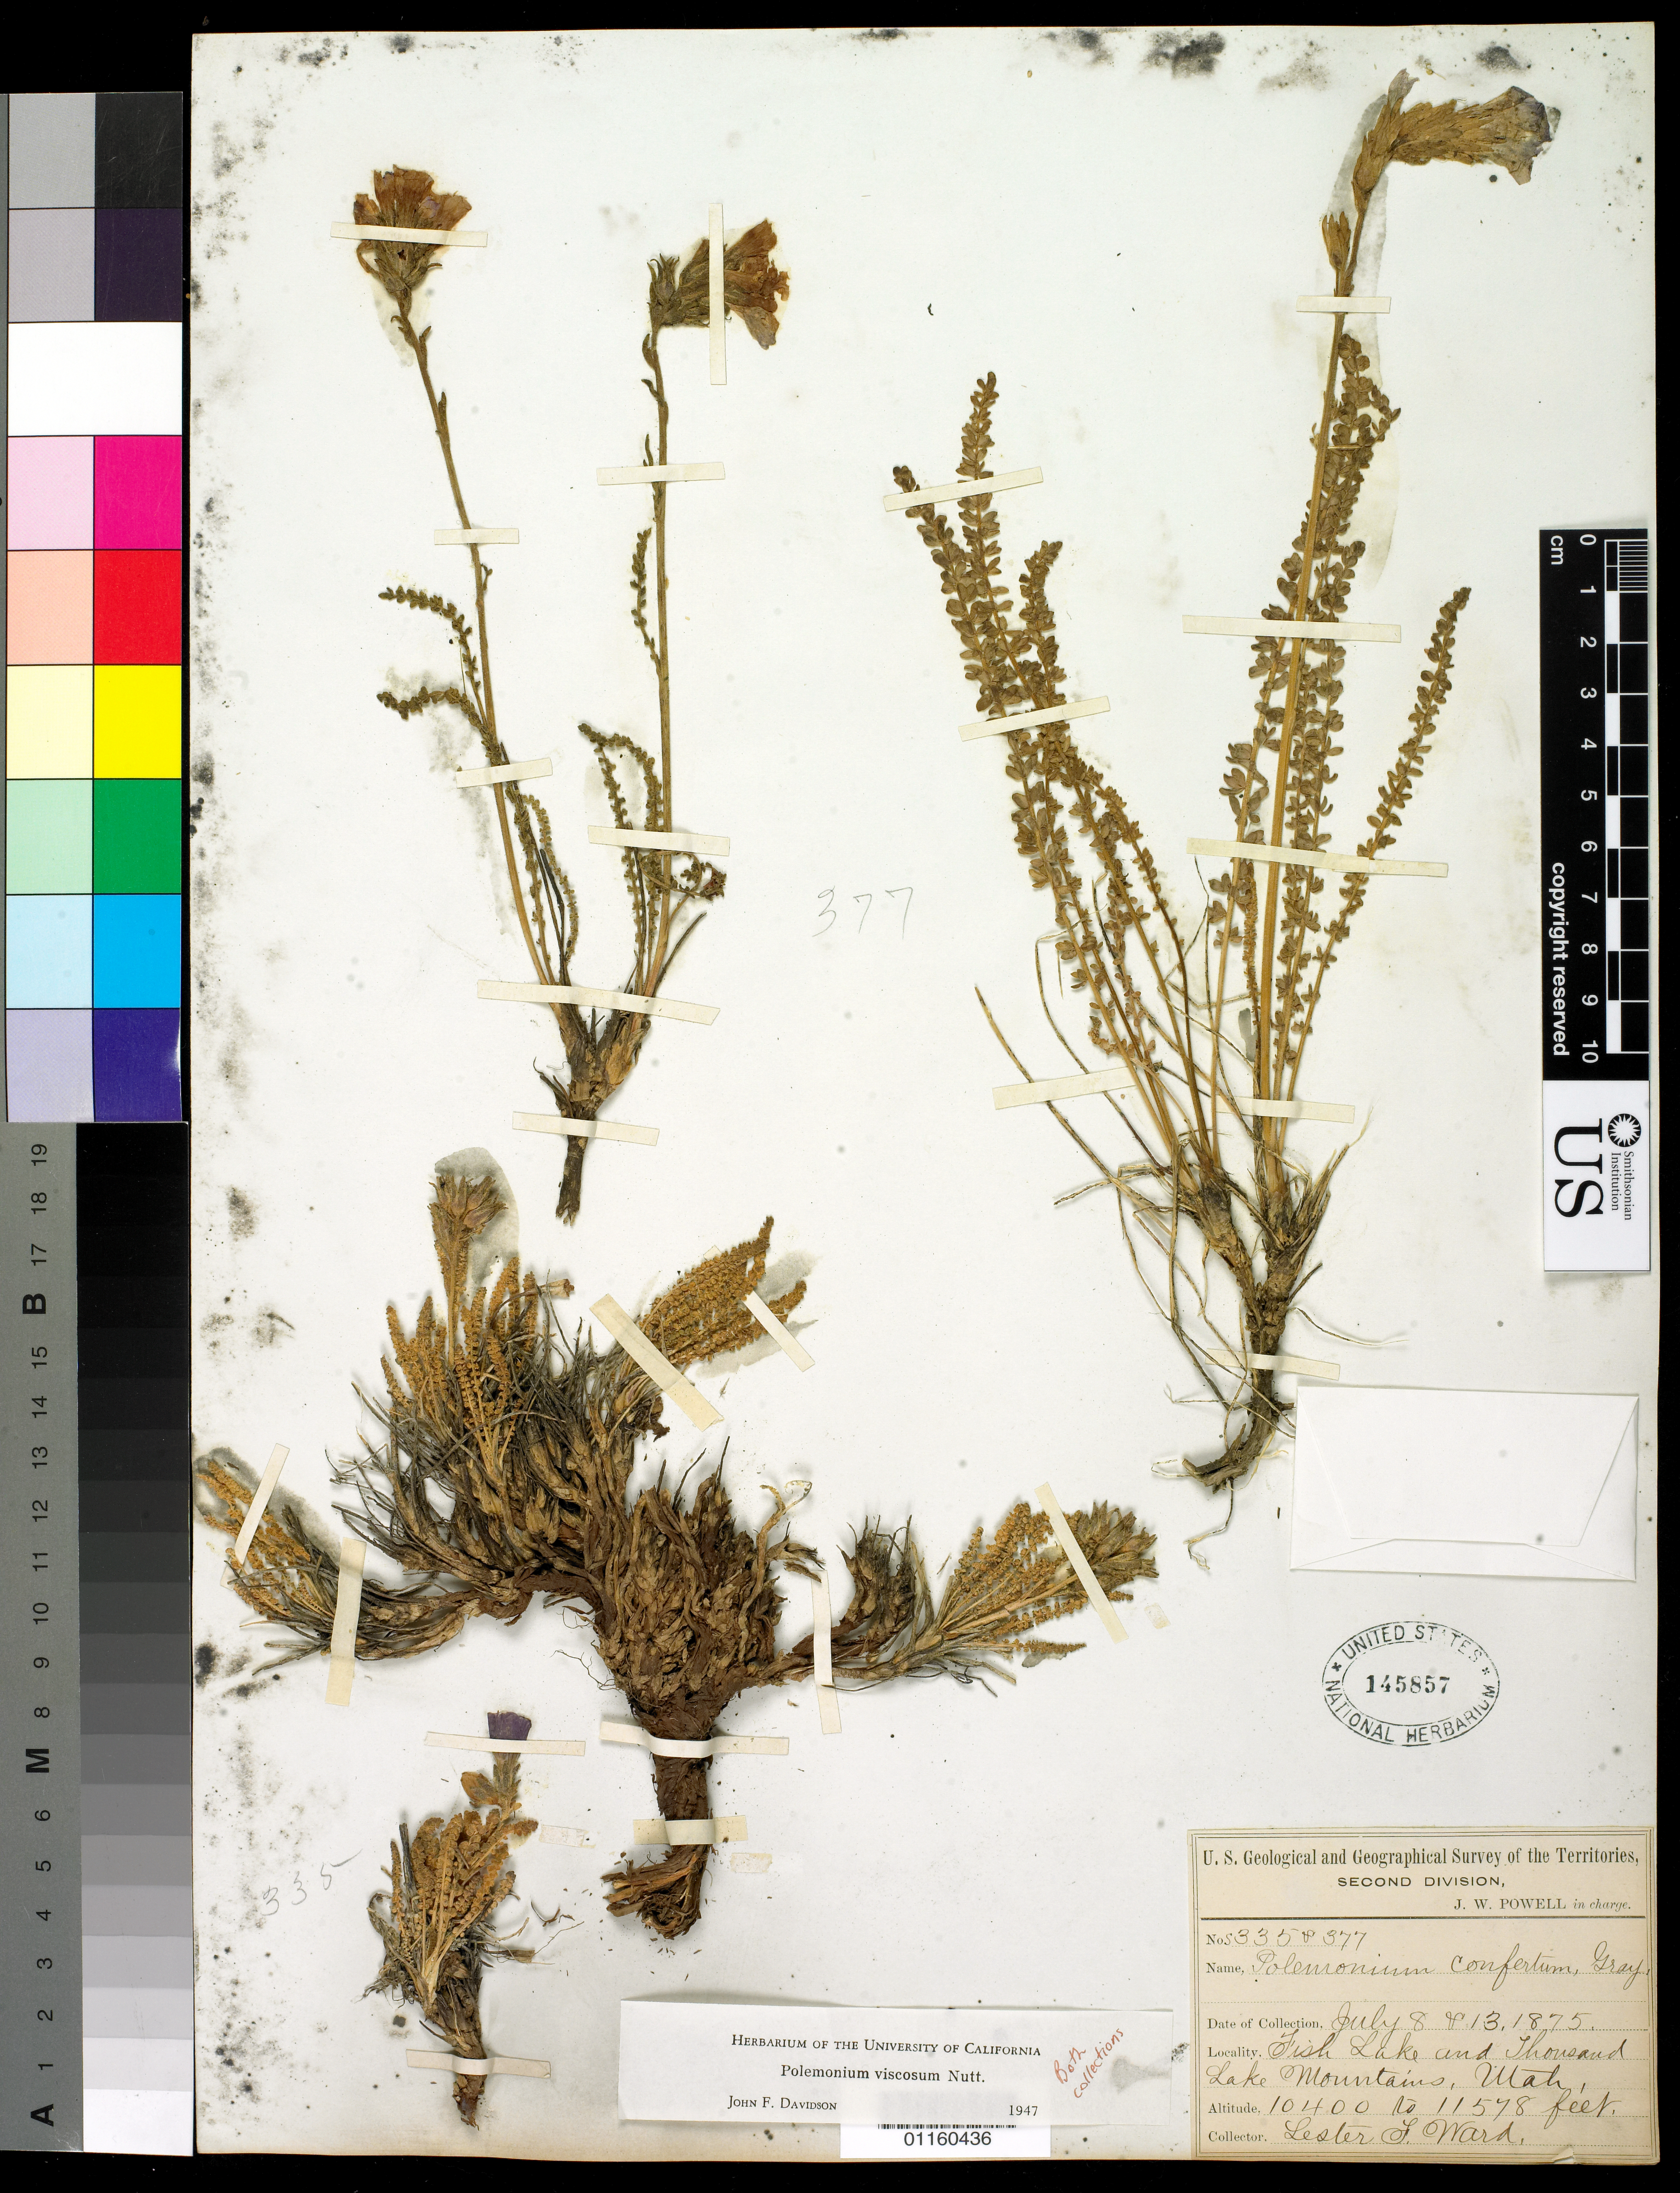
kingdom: Plantae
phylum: Tracheophyta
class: Magnoliopsida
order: Ericales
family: Polemoniaceae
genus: Polemonium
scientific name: Polemonium viscosum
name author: Nutt.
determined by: Davidson, J. F.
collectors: L. F. Ward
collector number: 335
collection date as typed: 8 Jul 1875 to 13 Jul 1875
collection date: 1875-07-08/1875-07-13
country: United States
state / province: Utah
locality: Fish Lake and Thousand Lake Mountains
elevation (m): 3170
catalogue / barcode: US 145857